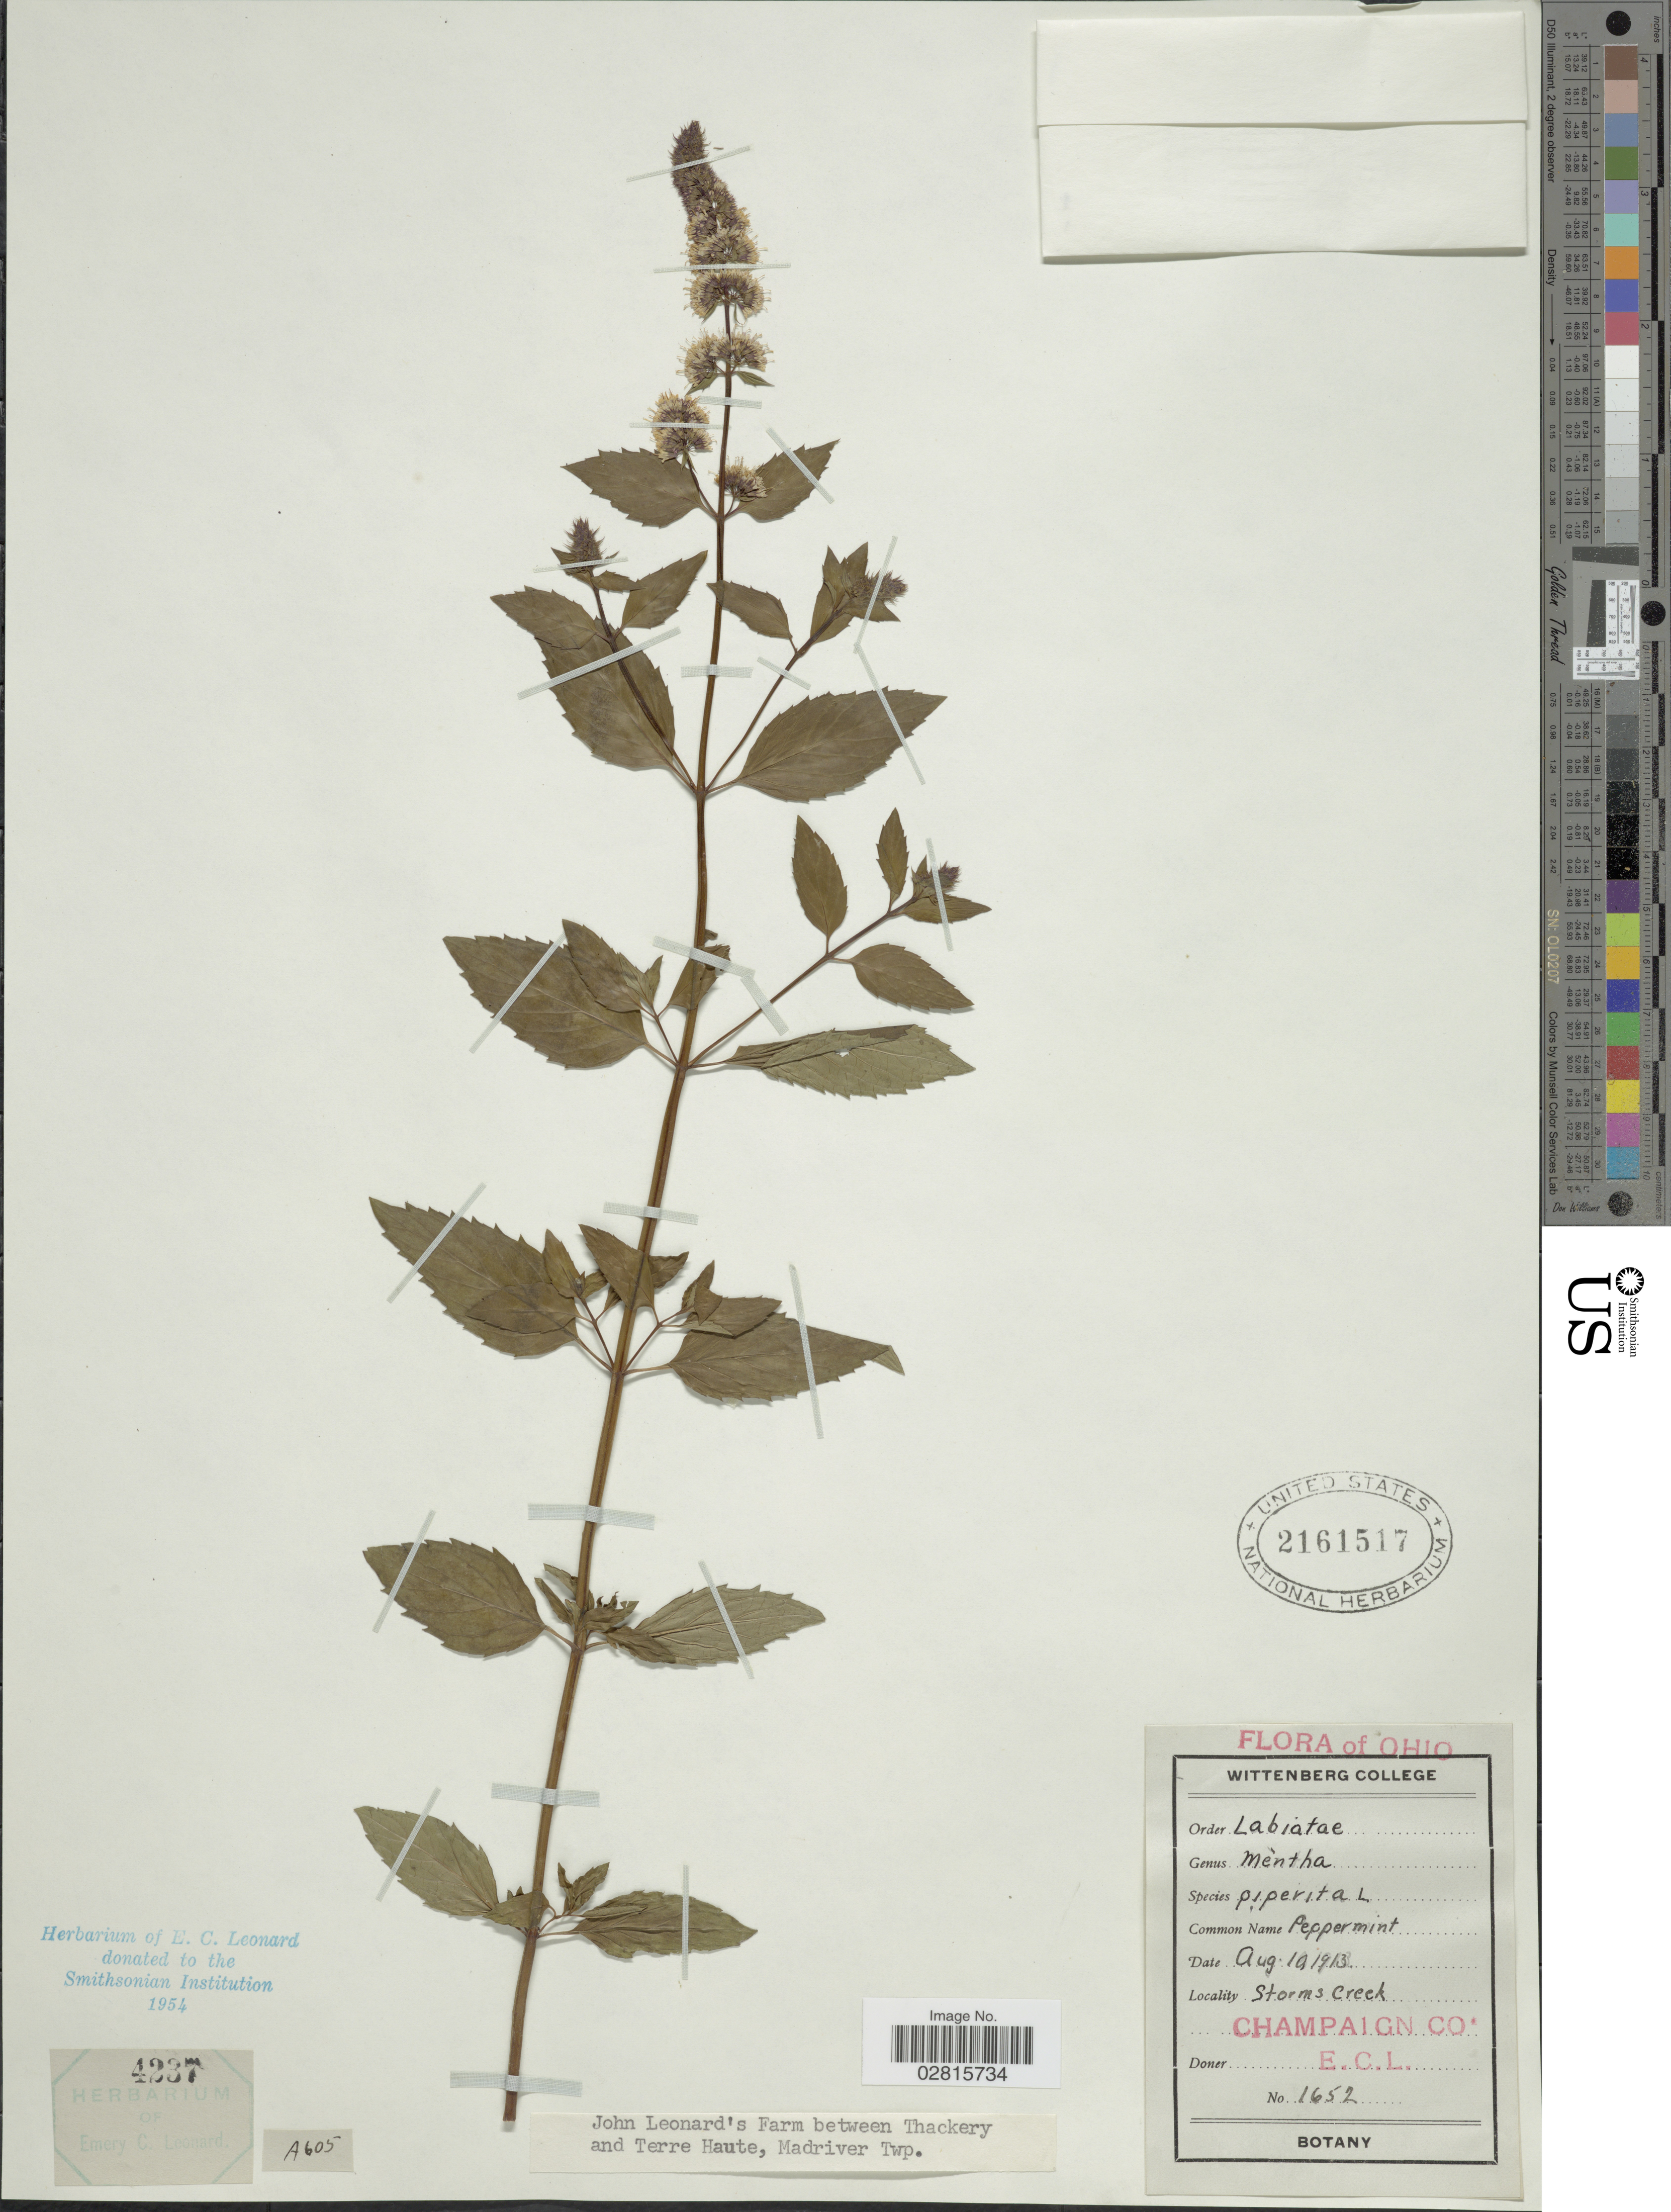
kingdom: Plantae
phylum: Tracheophyta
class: Magnoliopsida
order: Lamiales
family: Lamiaceae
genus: Mentha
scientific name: Mentha x piperita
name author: L.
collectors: E. C. Leonard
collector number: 1652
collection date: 1913-08-10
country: United States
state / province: Ohio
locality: Storms Creek, Champaign Co., John Leonard's Farm between Thackery and Terre Haute, Madriver Twp.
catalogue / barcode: US 2161517